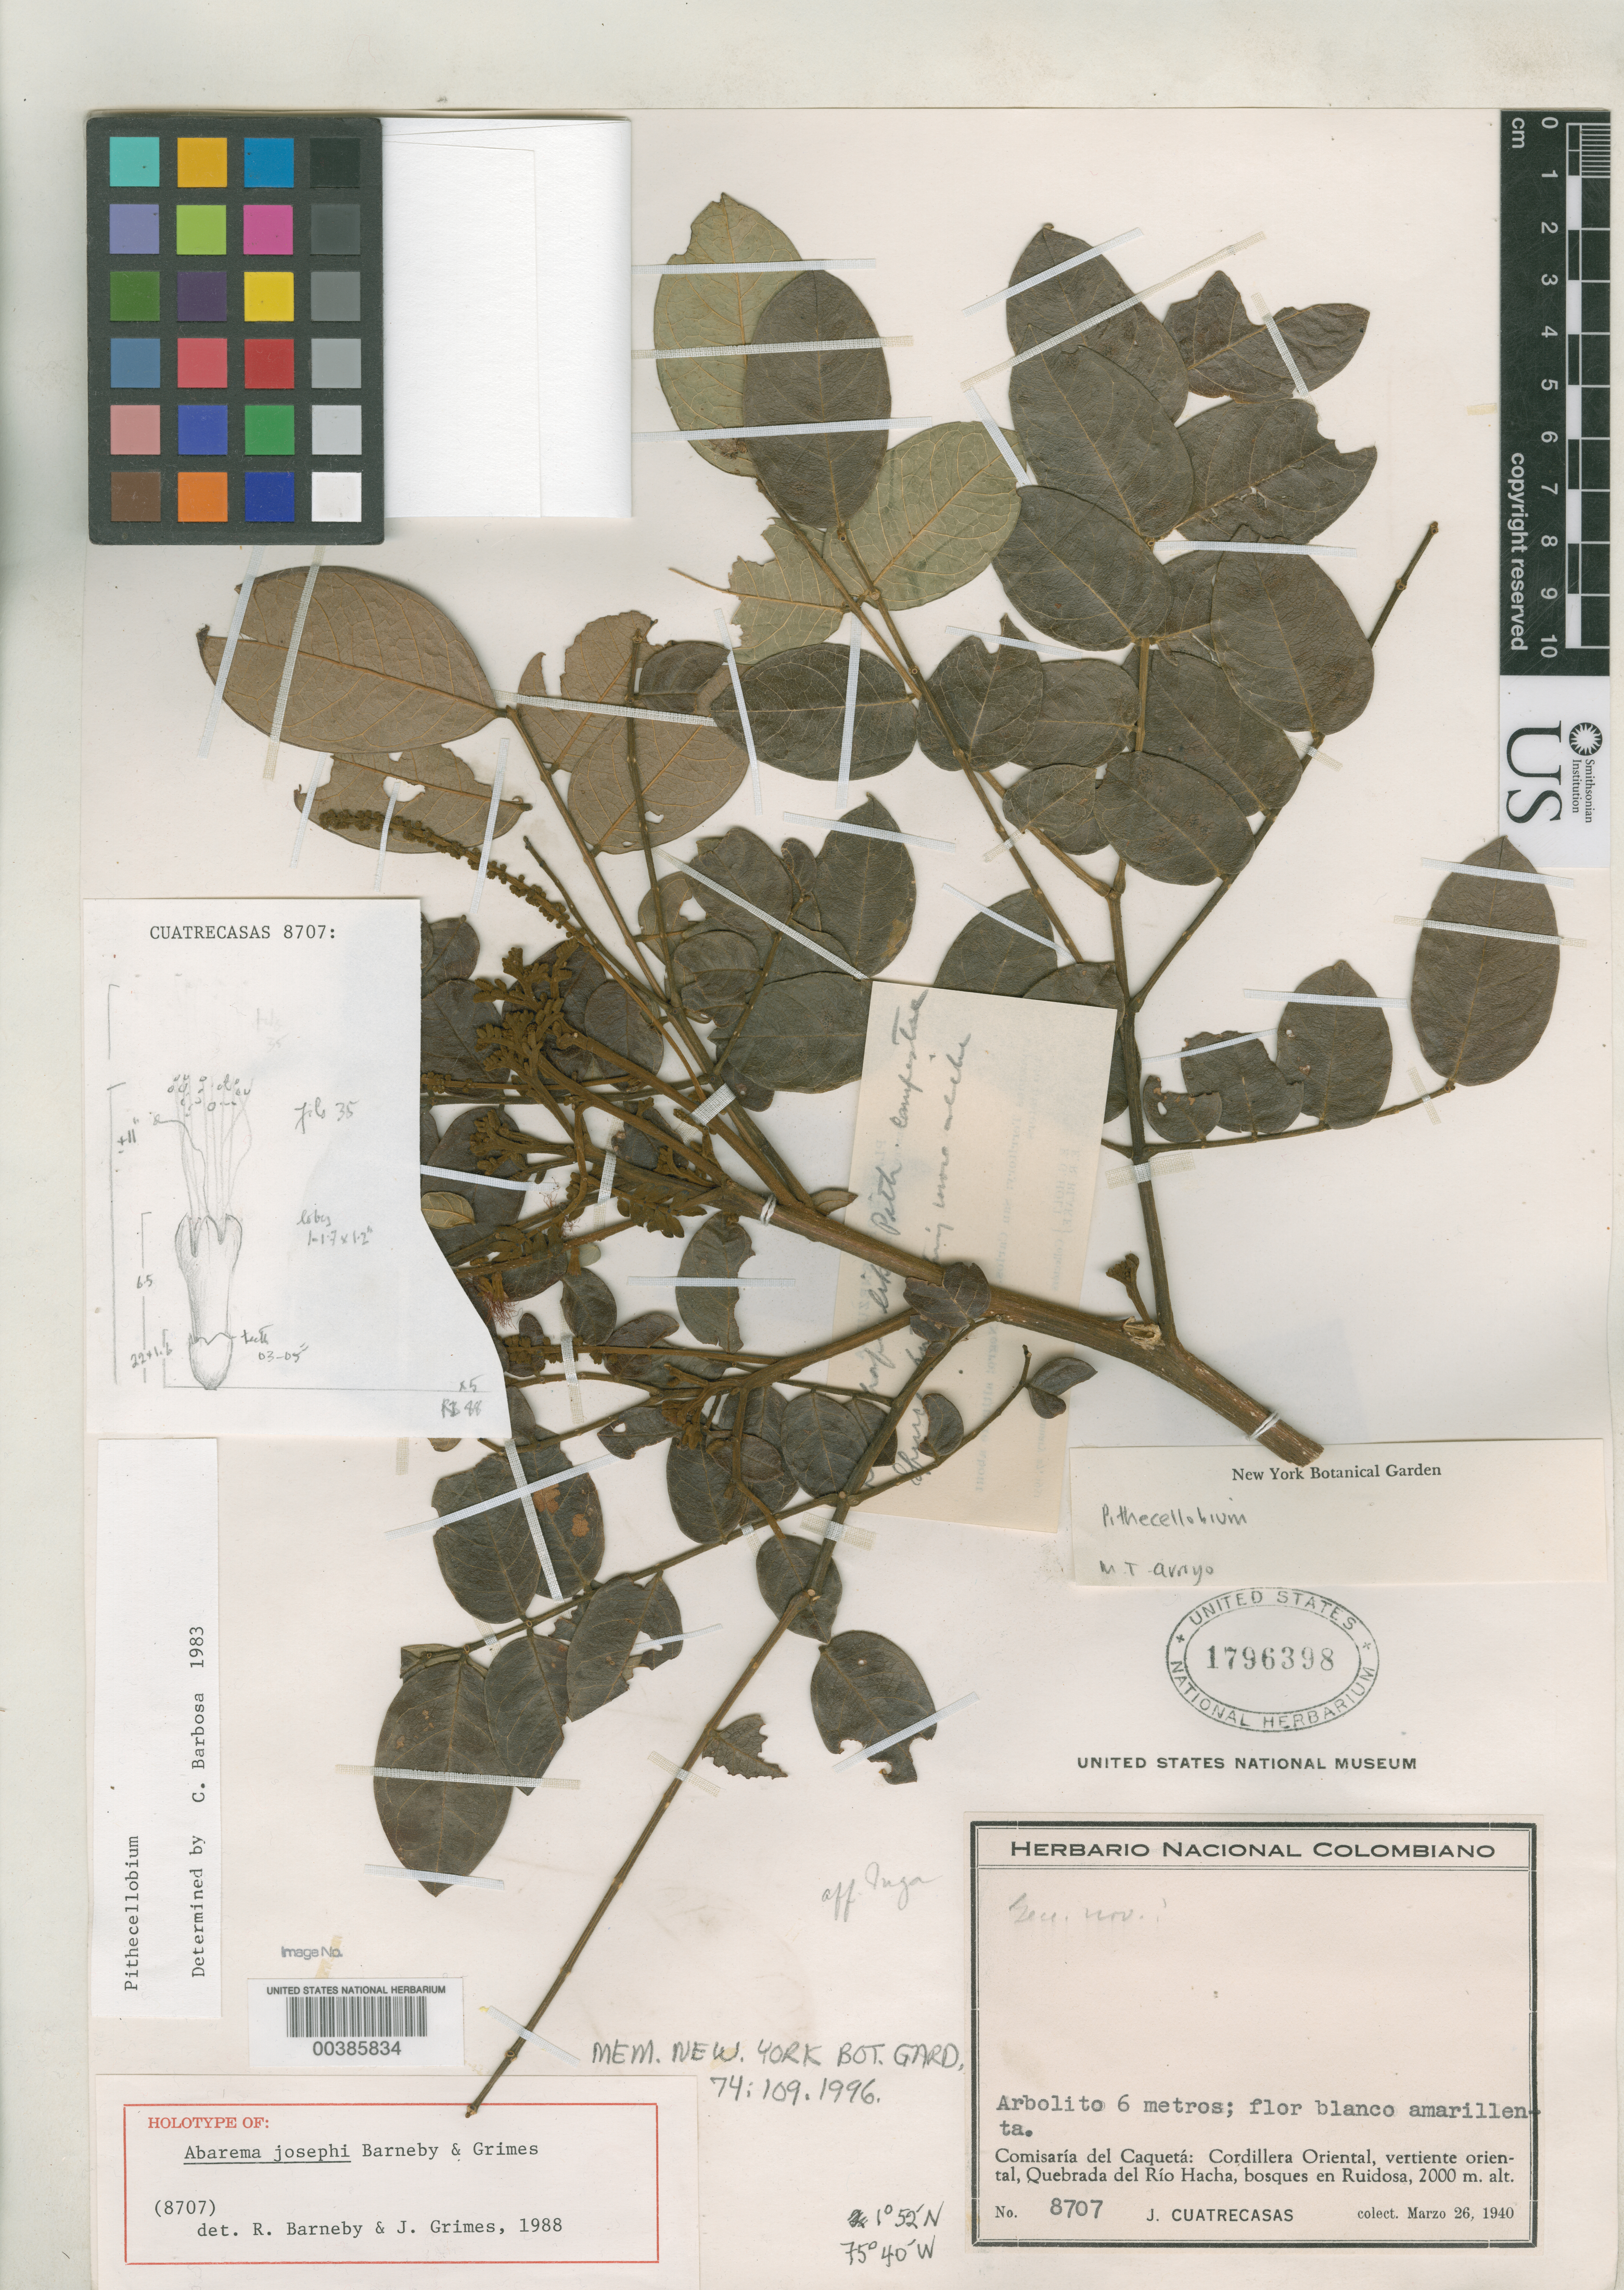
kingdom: Plantae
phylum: Tracheophyta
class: Magnoliopsida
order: Fabales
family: Fabaceae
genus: Abarema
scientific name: Abarema josephi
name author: Barneby & J.W. Grimes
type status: Holotype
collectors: J. Cuatrecasas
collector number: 8707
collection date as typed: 26 Mar 1940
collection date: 1940-03-26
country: Colombia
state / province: Caquetá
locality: Cordillera Oriental, Vertiente Oriental, Quebrada de Rio Hacha, Bosques en Ruidosa.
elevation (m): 2000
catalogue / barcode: US 1796398